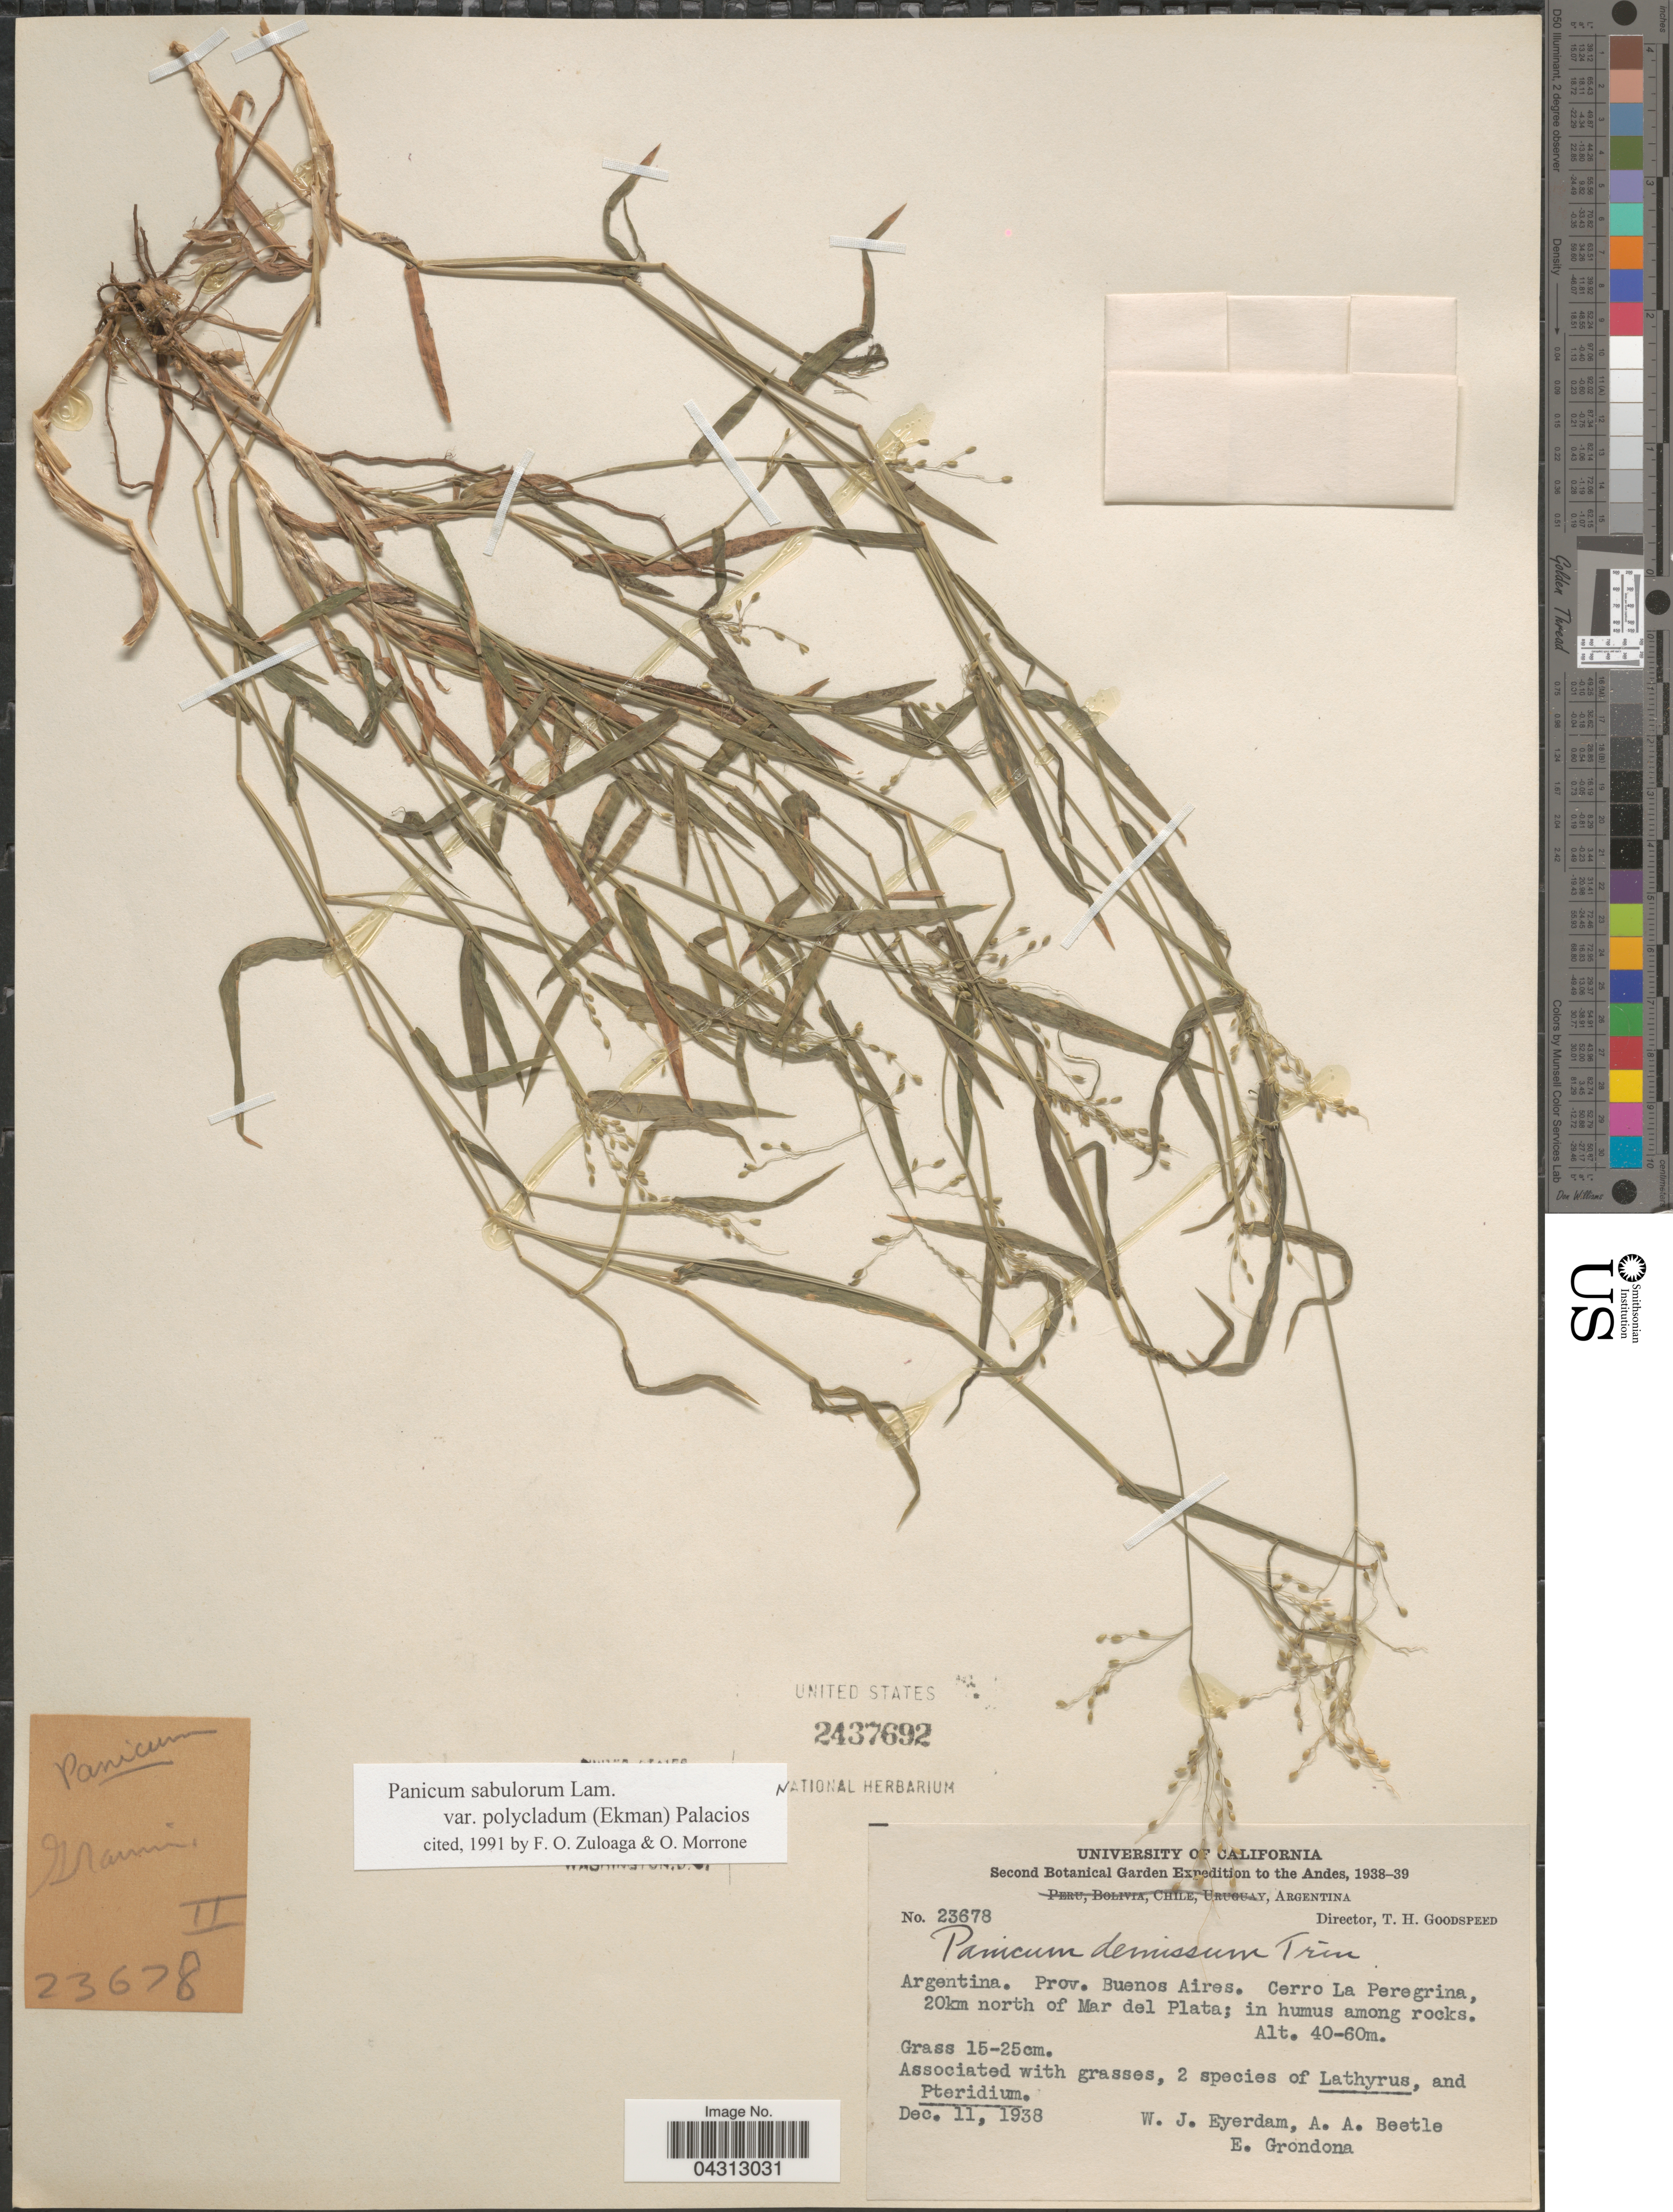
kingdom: Plantae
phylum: Tracheophyta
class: Liliopsida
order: Poales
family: Poaceae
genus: Dichanthelium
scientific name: Dichanthelium sabulorum var. polycladum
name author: (Ekman) Zuloaga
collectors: W. J. Eyerdam, A. A. Beetle & E. Grondona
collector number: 23678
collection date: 1938-12-11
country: Argentina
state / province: Buenos Aires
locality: Cerro La Peregrina, 20km north of Mar del Plata.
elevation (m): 40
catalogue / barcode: US 2437692